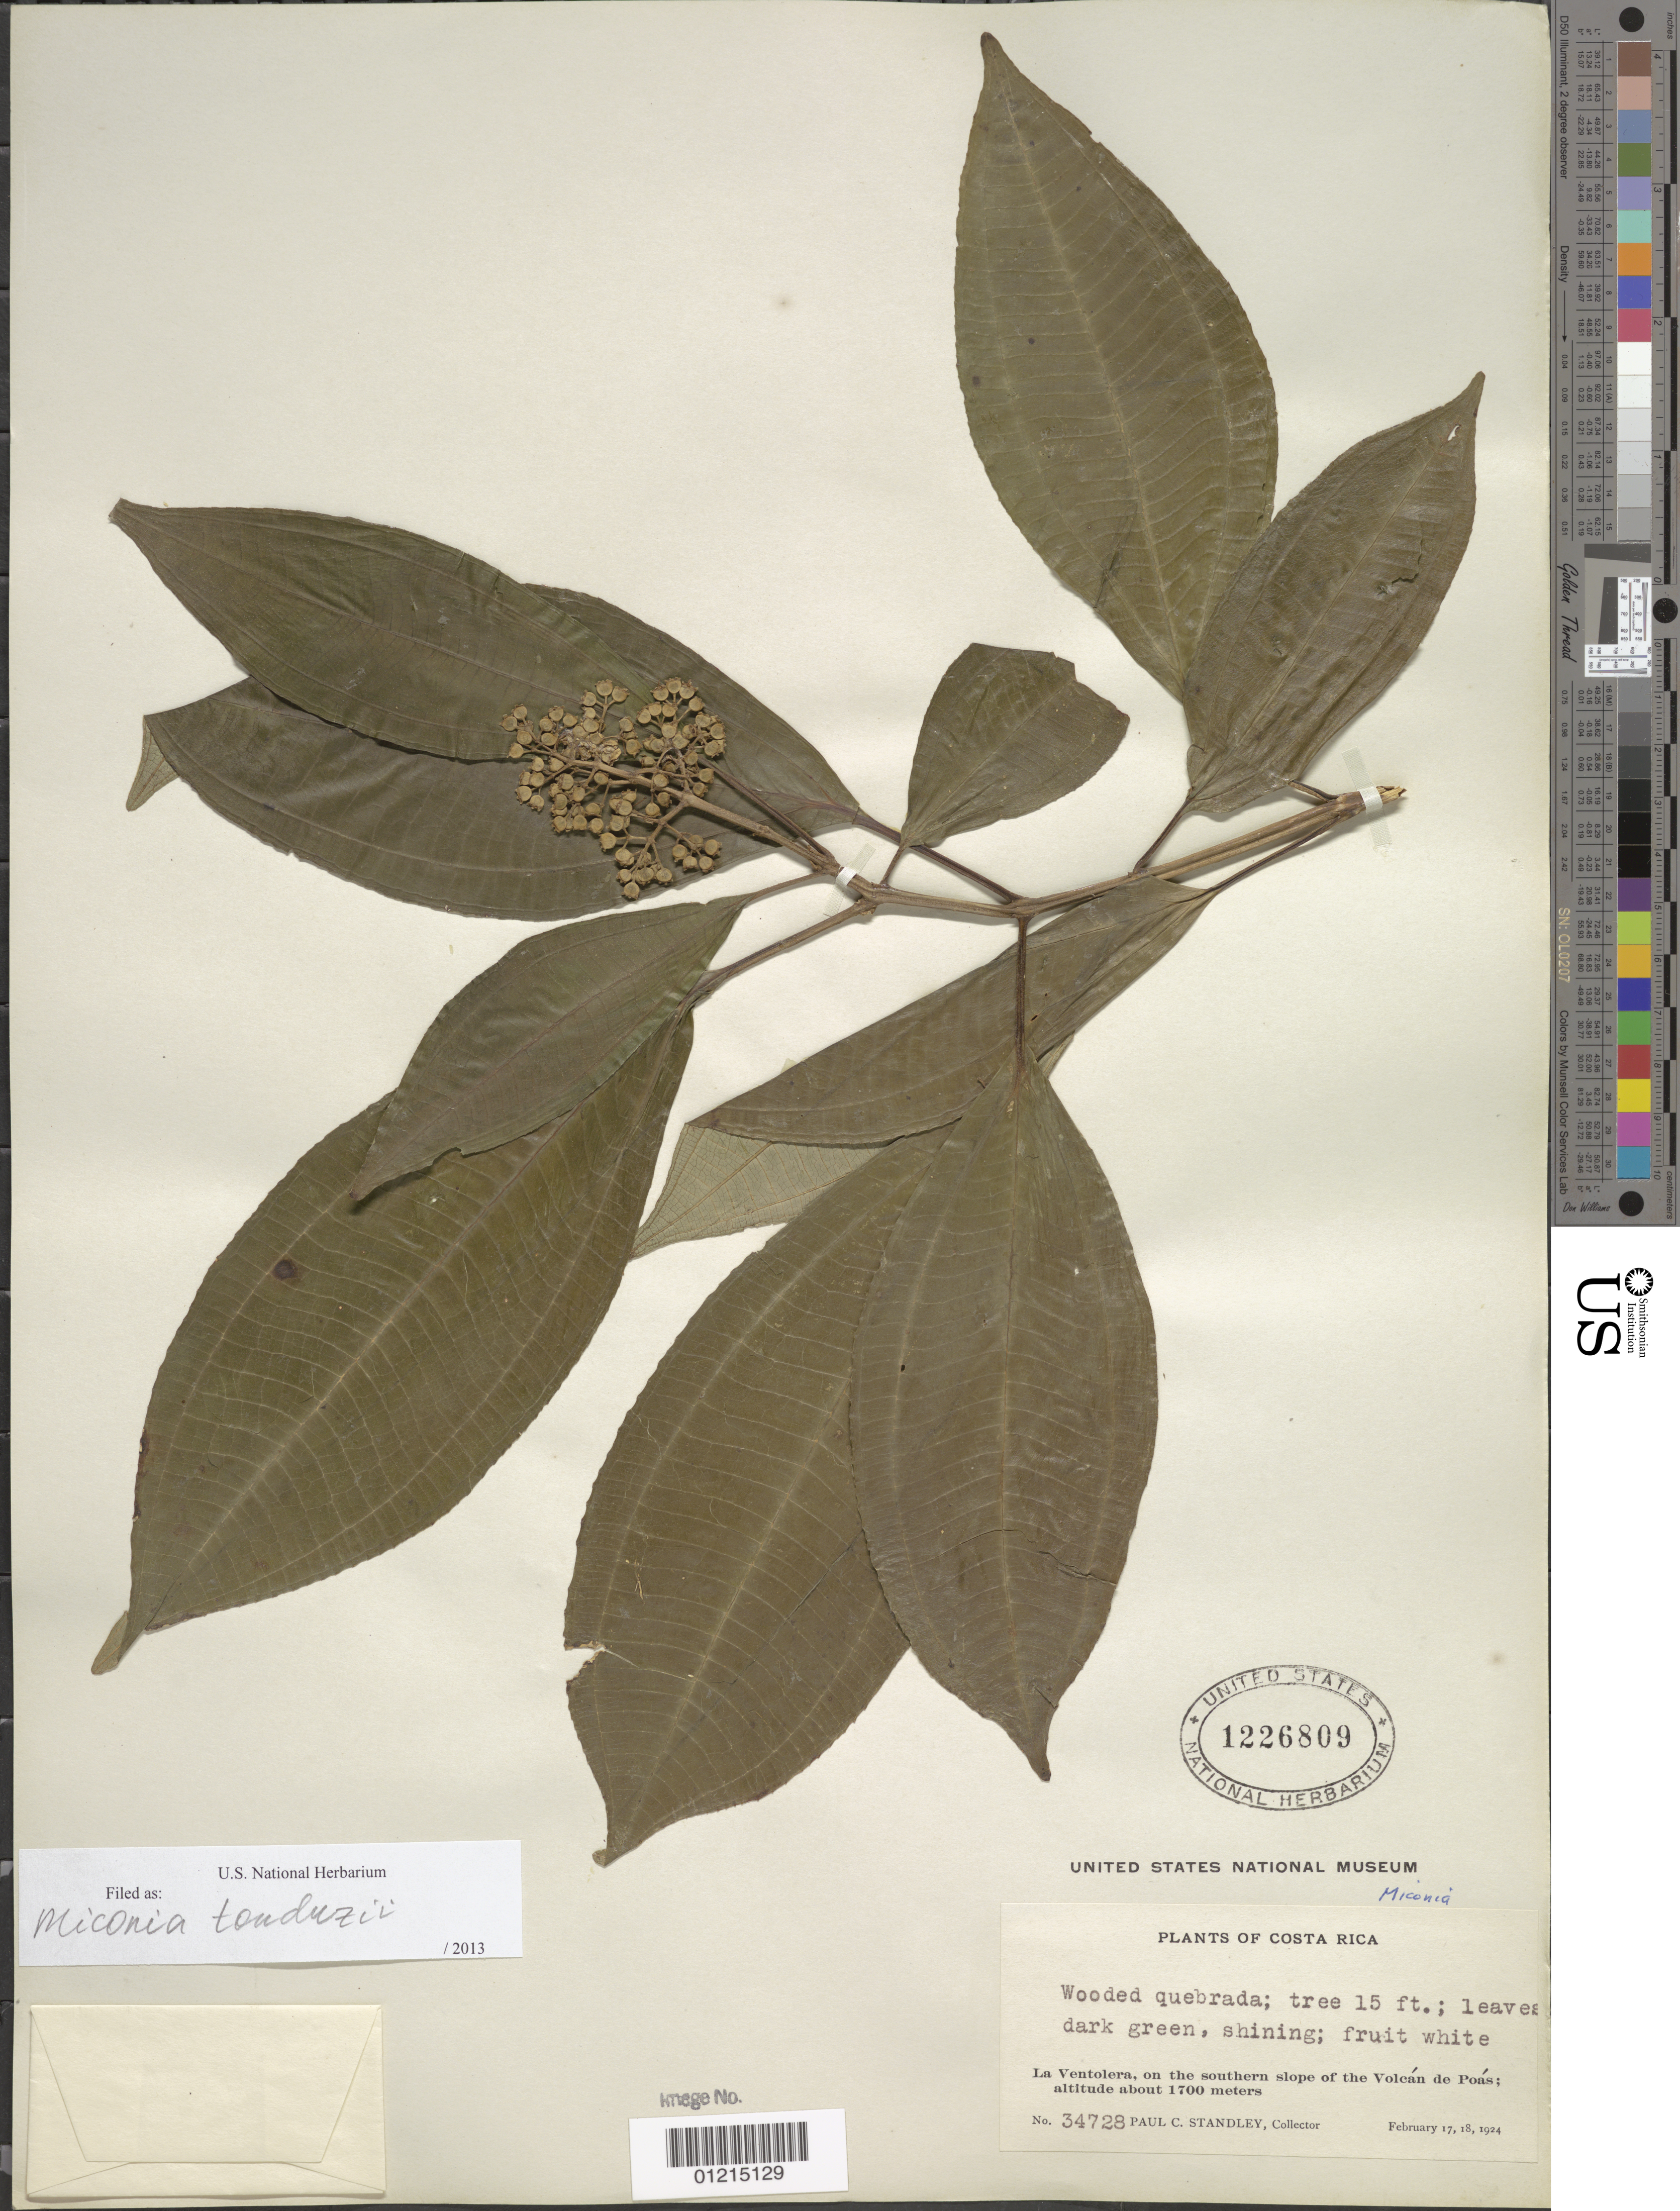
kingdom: Plantae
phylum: Tracheophyta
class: Magnoliopsida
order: Myrtales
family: Melastomataceae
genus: Miconia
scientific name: Miconia tonduzii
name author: Cogn. in A. DC.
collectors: P. C. Standley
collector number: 34728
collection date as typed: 17 Feb 1924 and 18 Feb 1924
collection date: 1924-02-17,1924-02-18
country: Costa Rica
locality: La Ventolera on southern slope of Volcan de Poás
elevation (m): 1700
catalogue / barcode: US 1226809